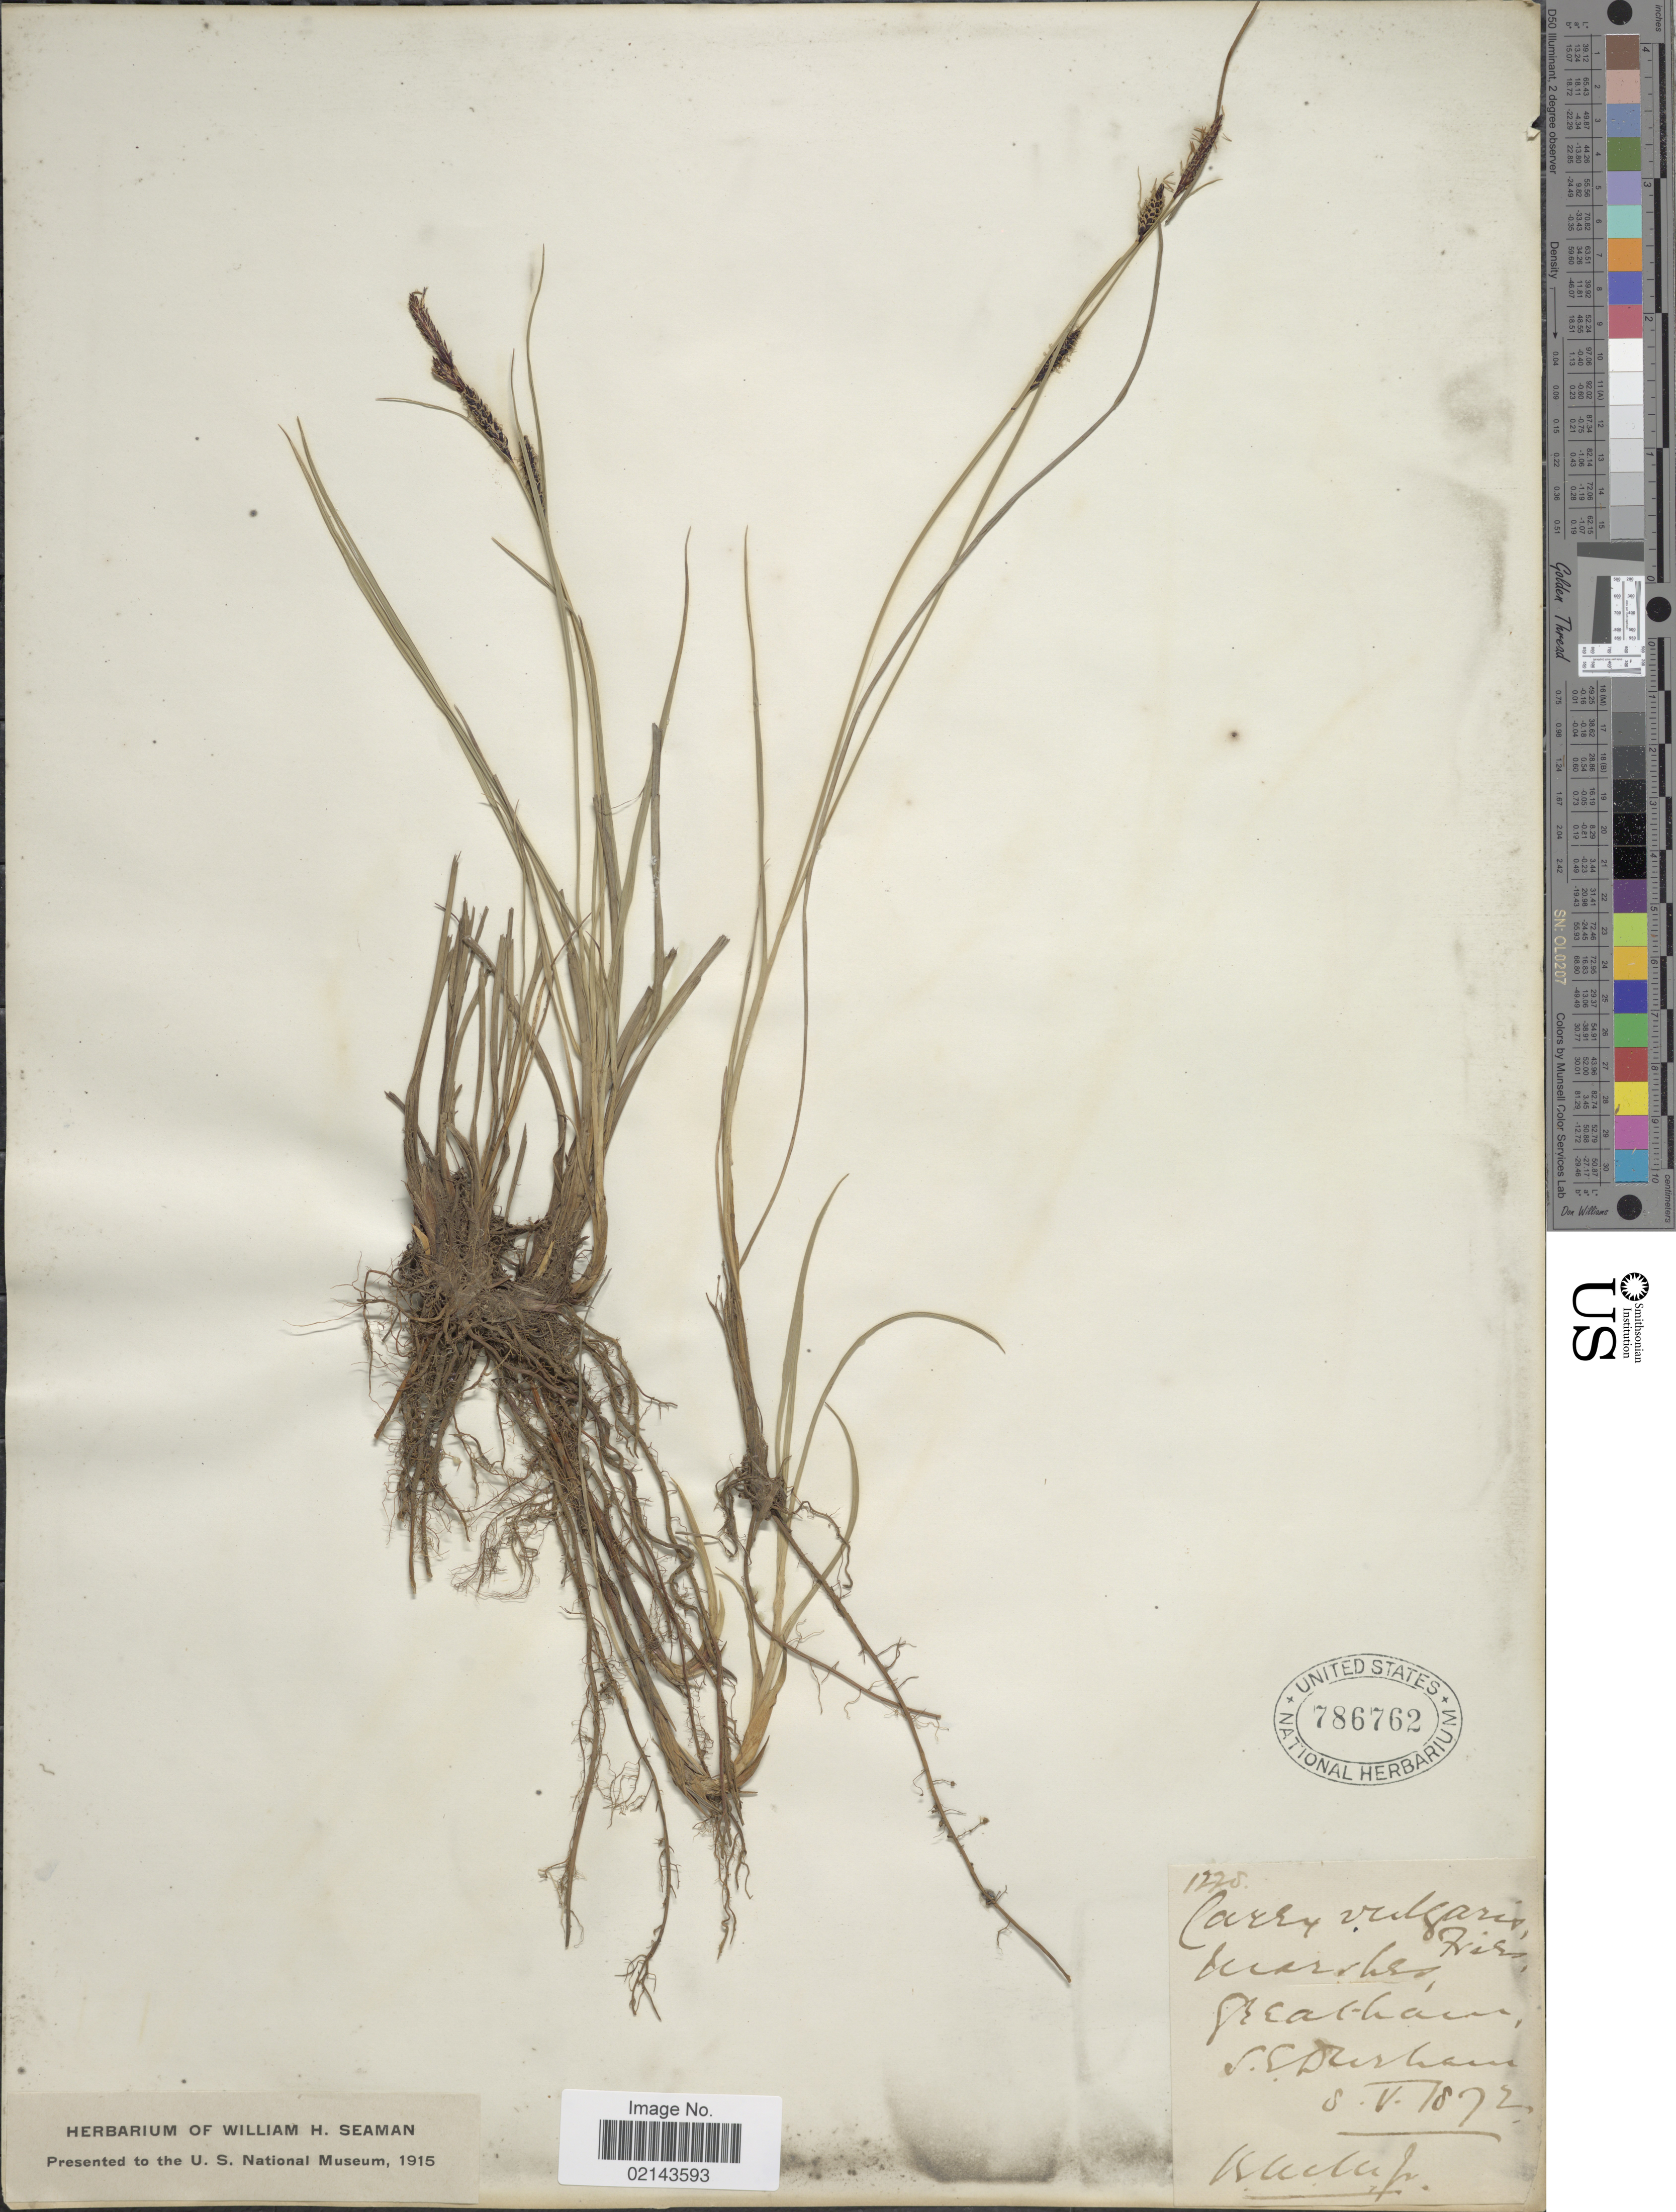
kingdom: Plantae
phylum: Tracheophyta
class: Liliopsida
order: Poales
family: Cyperaceae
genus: Carex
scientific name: Carex nigra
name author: (L.) Reichard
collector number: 1228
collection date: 1872-05-08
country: United Kingdom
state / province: England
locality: Marshes, Seaham S. E. Durham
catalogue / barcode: US 786762